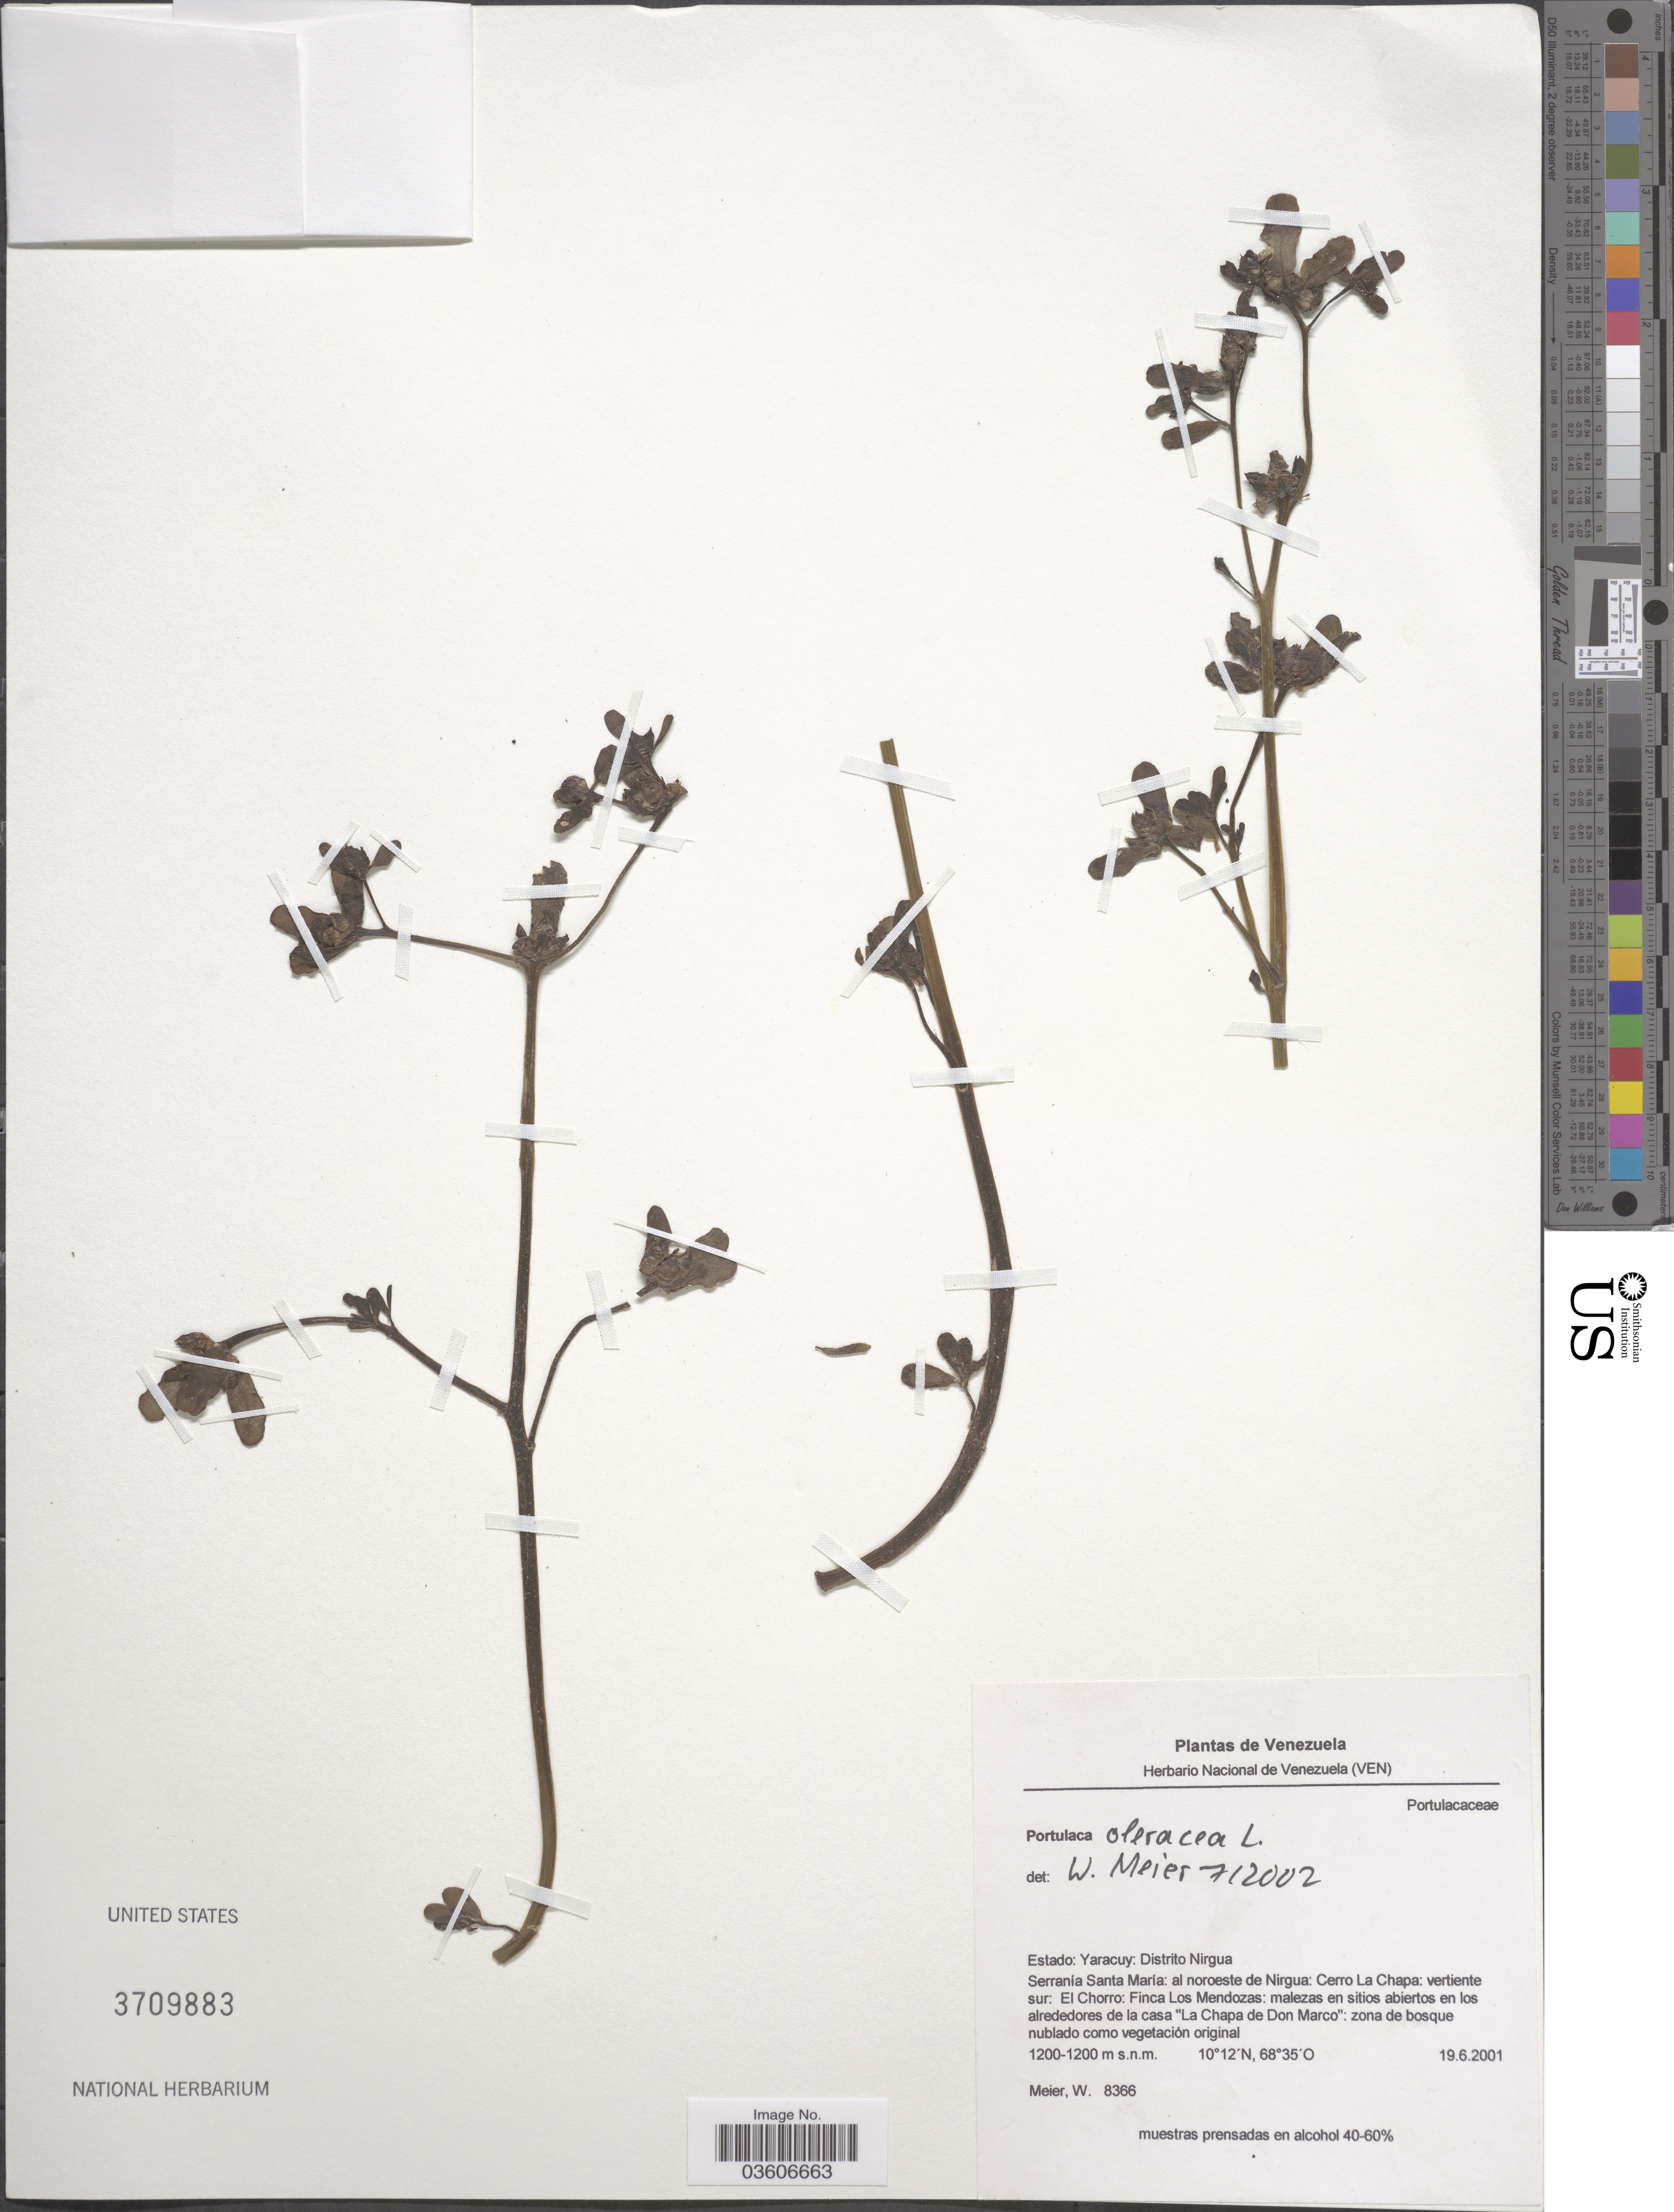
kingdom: Plantae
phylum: Tracheophyta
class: Magnoliopsida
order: Caryophyllales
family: Portulacaceae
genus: Portulaca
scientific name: Portulaca oleracea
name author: L.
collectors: W. Meier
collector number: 8366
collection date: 2001-06-19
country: Venezuela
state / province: Yaracuy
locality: Distrito Nirgua. Serranía Santa María: al noroeste de Nirgua: Cerro La Chapa: vertiente sur: El Chorro: Finca Los Mendozas: malezas en sitios abiertos en los alrededores de la casa "La Chapa de Don Marco".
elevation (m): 1200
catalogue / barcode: US 3709883